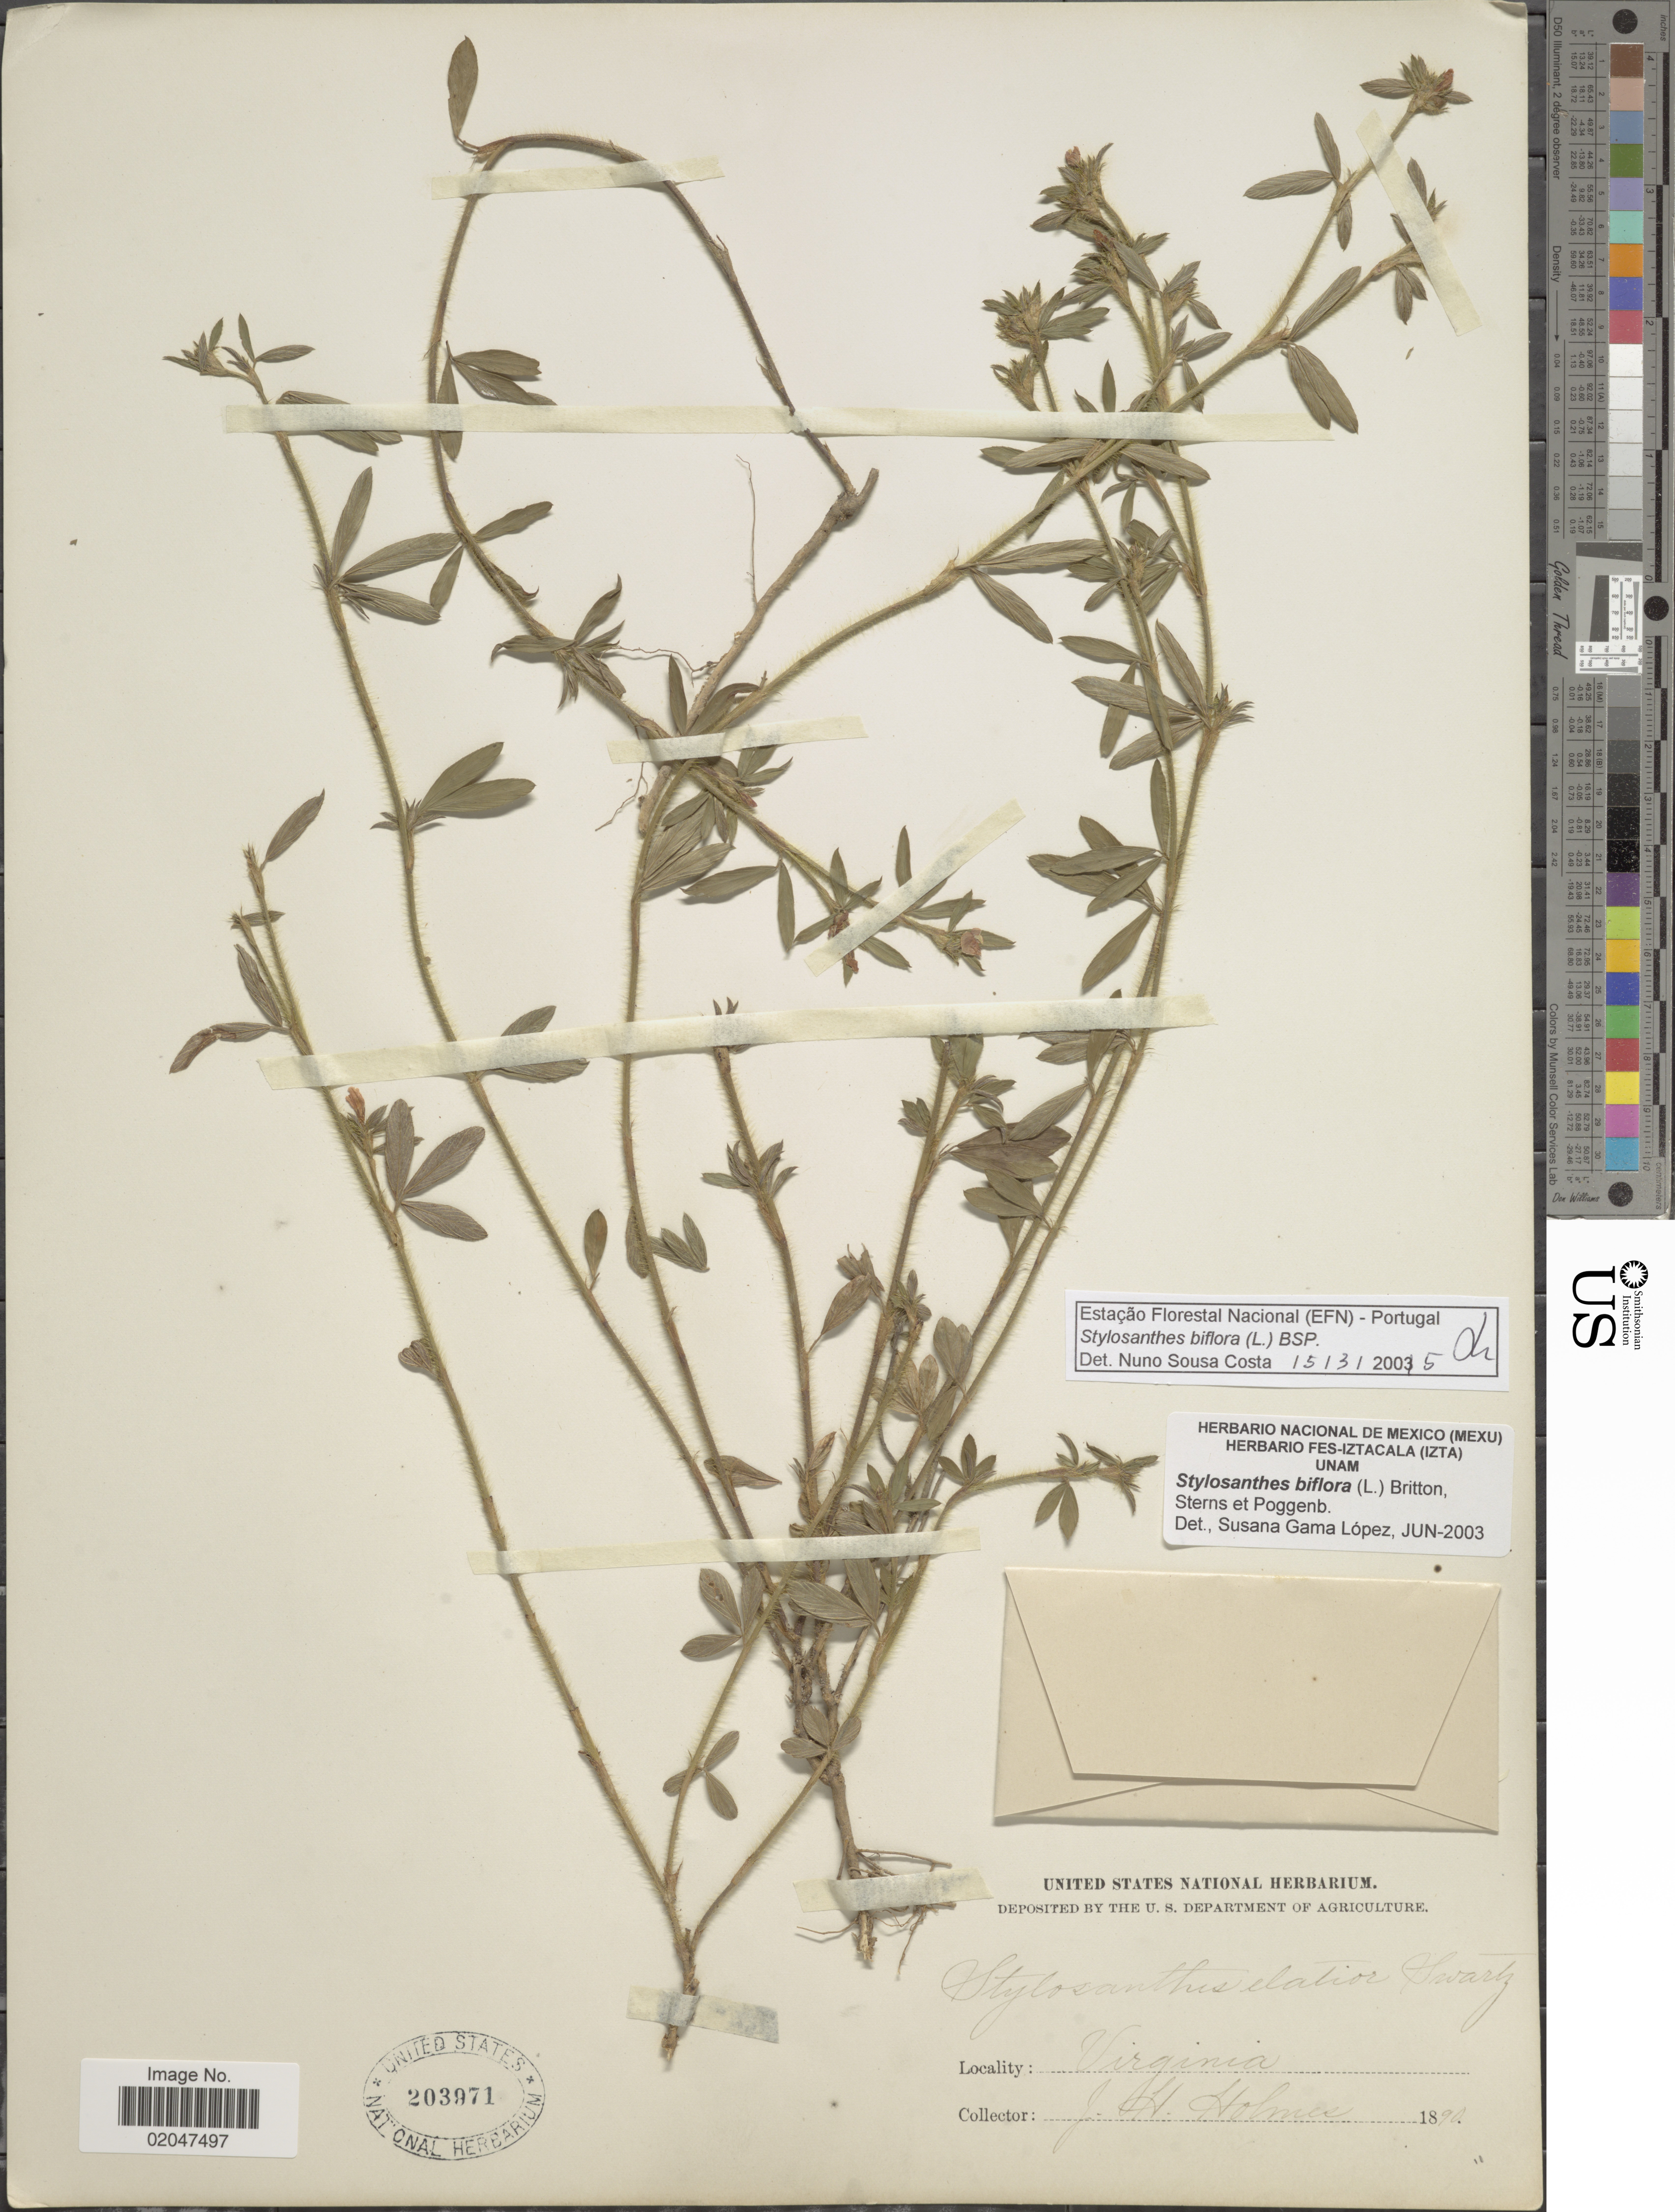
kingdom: Plantae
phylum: Tracheophyta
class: Magnoliopsida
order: Fabales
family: Fabaceae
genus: Stylosanthes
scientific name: Stylosanthes biflora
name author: (L.) Britton et al.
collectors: J. Holmes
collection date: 1890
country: United States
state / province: Virginia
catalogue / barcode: US 203971